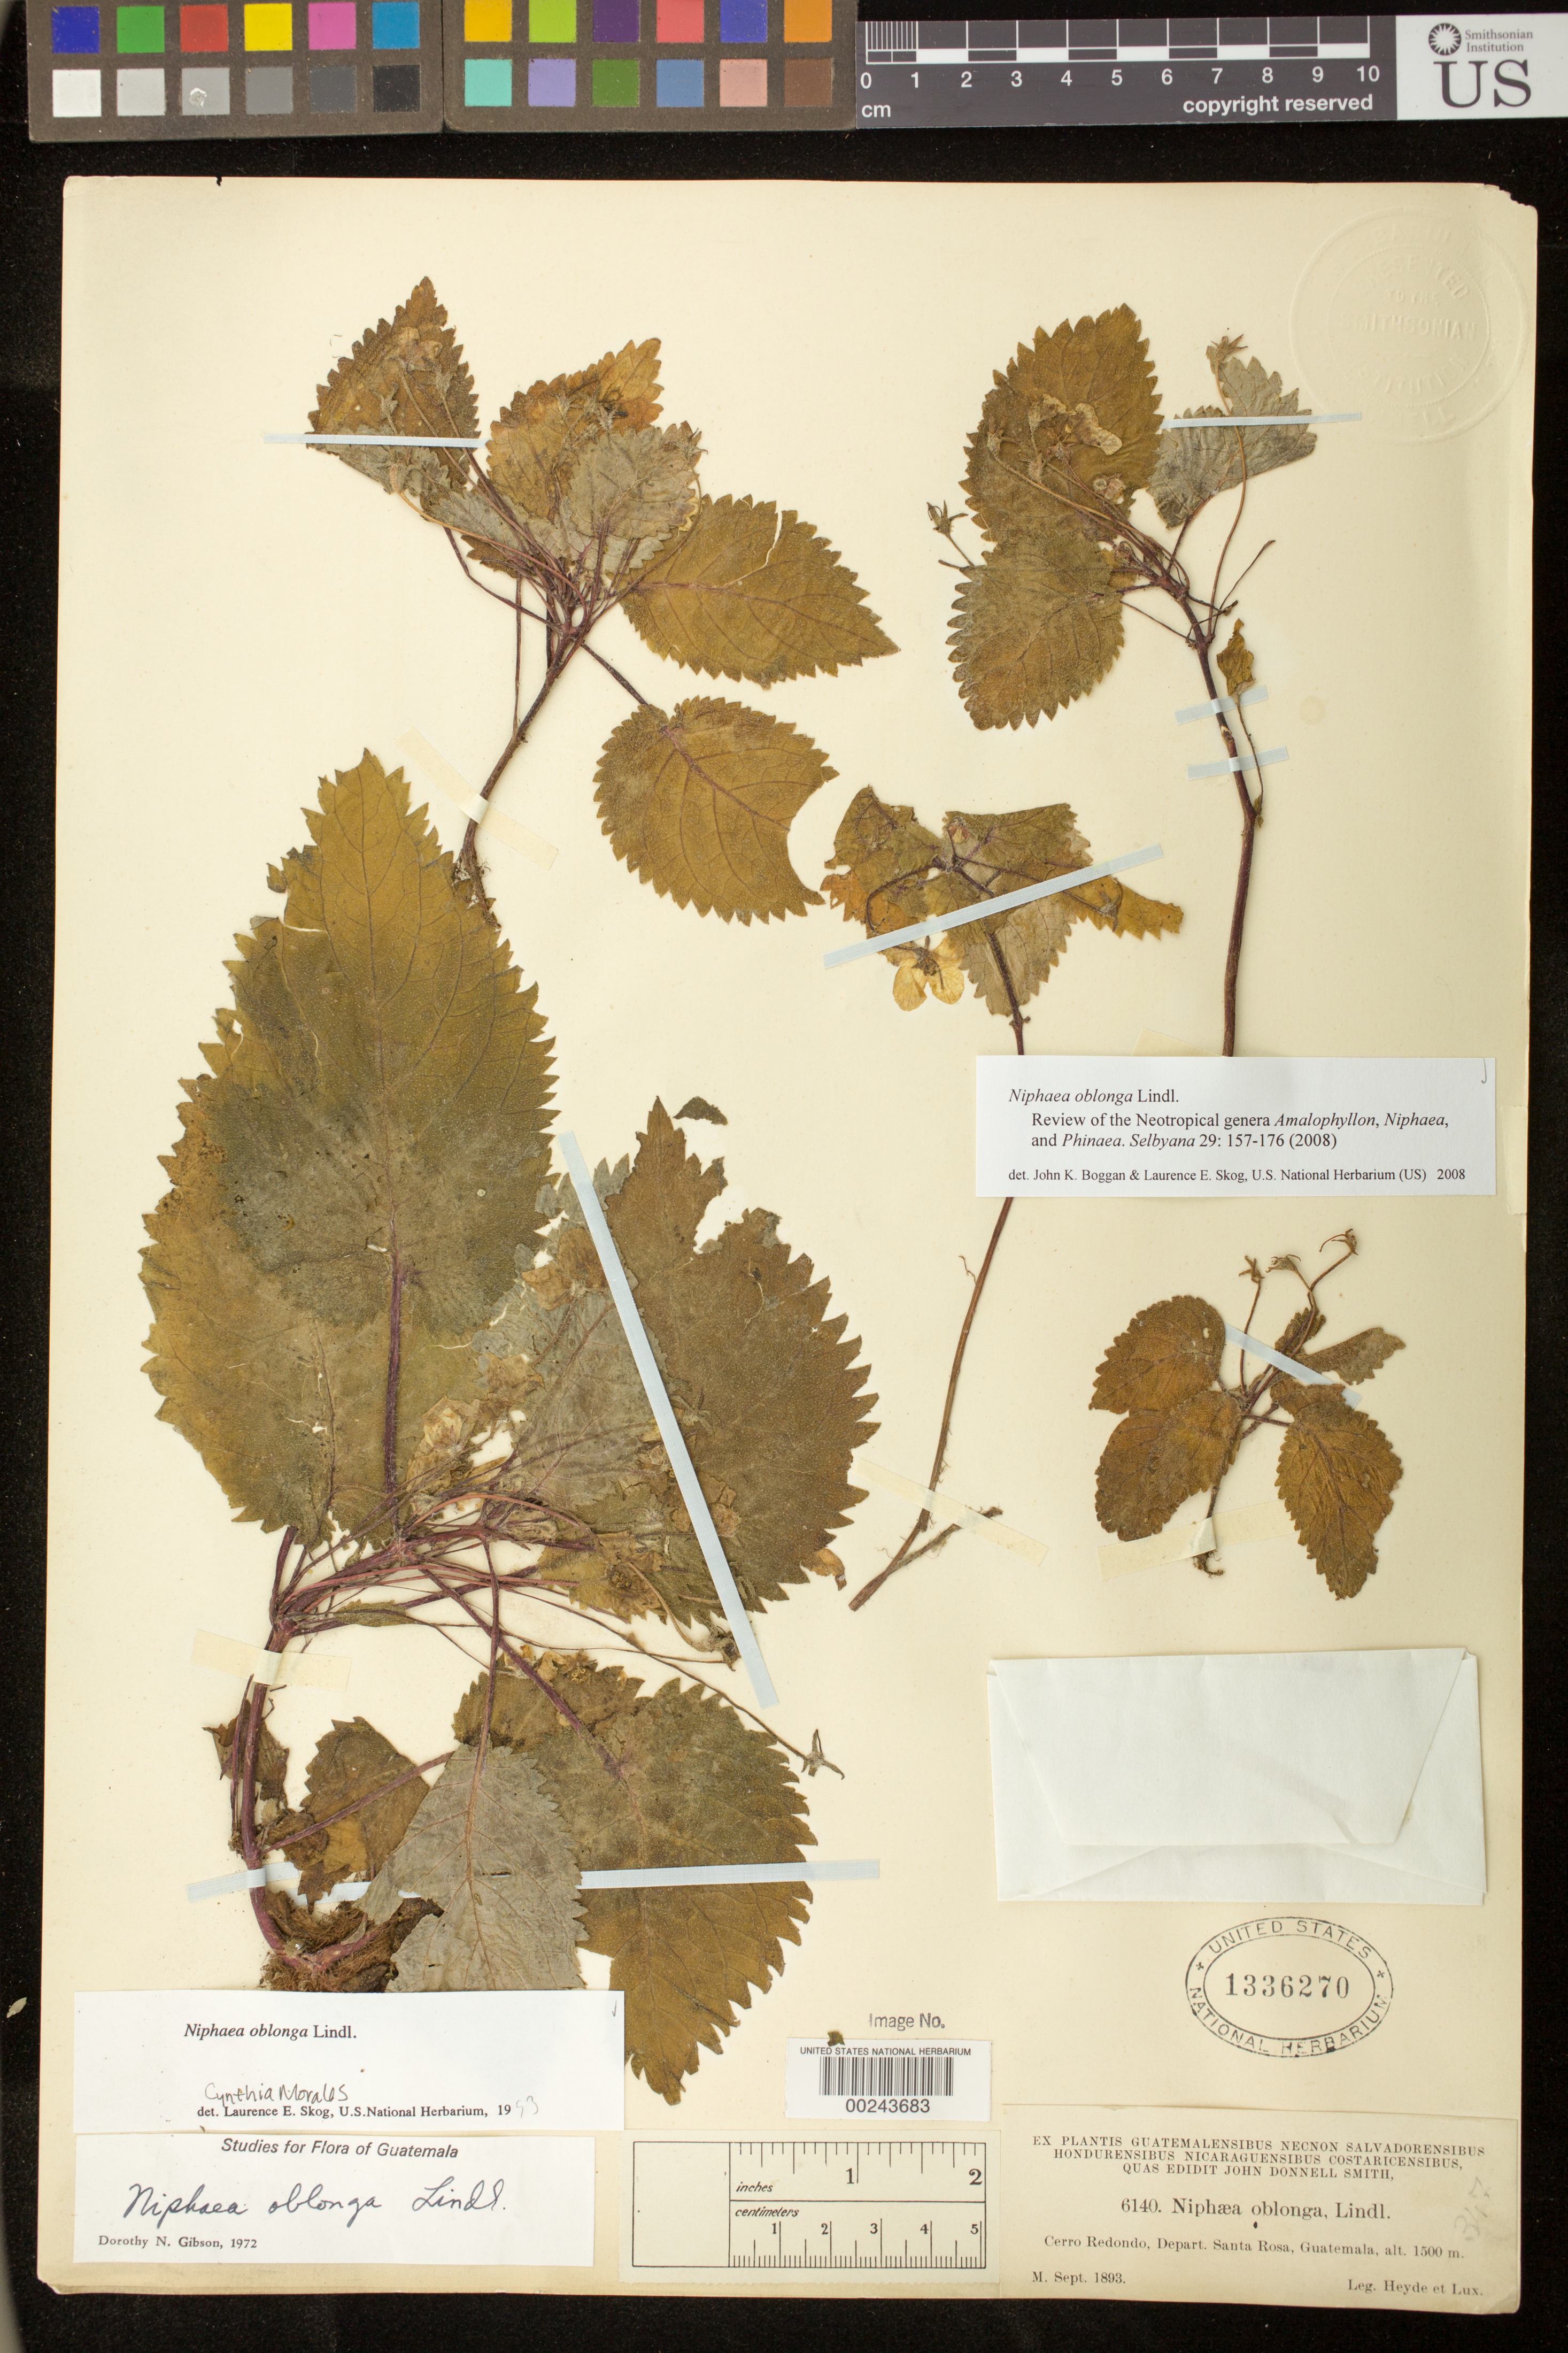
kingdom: Plantae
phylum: Tracheophyta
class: Magnoliopsida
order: Lamiales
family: Gesneriaceae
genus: Niphaea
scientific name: Niphaea oblonga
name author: Lindl.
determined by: Boggan, J. K.; Skog, L. E.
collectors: E. T. Heyde & E. Lux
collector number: J.D. Smith 6140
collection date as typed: Sep 1893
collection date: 1893-09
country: Guatemala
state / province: Santa Rosa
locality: Cerro Redondo, Dept. Santa Rosa, Guatemala.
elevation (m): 1500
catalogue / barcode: US 1336270